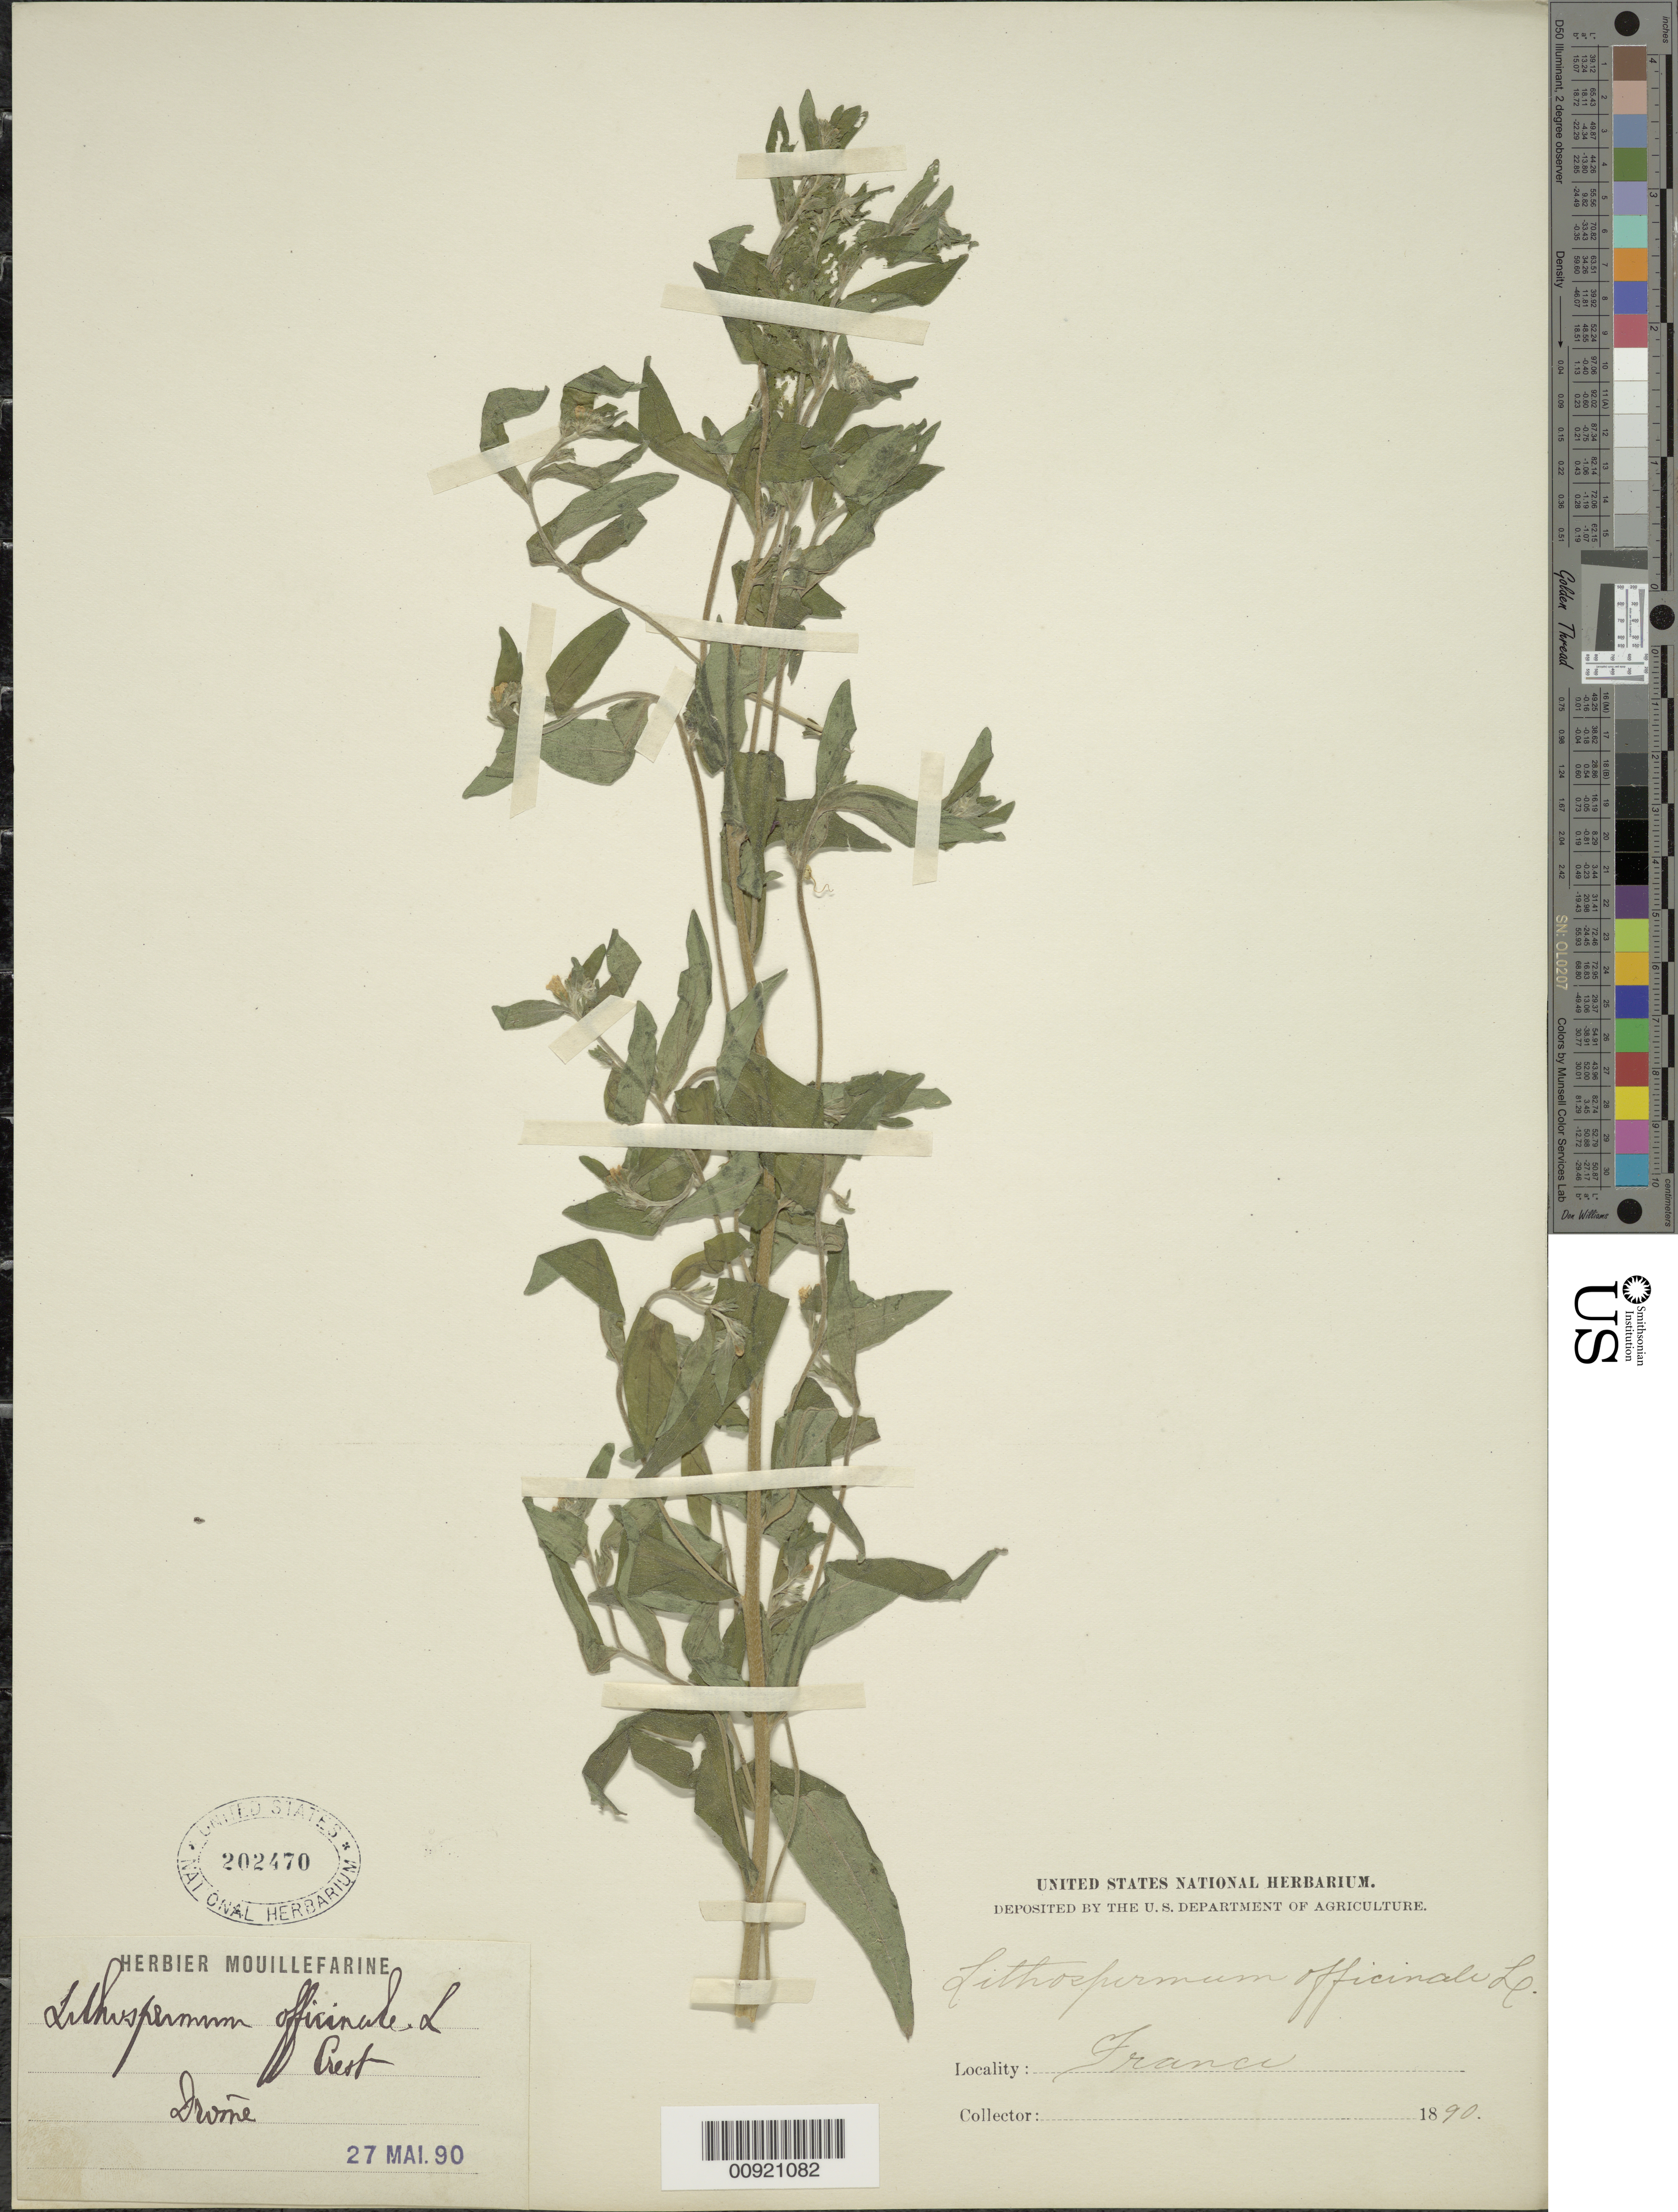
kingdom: Plantae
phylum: Tracheophyta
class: Magnoliopsida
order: Boraginales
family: Boraginaceae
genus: Lithospermum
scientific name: Lithospermum officinale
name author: L.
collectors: A. Mouillefarine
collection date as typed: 27 May 1890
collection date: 1890-05-27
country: France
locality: Dôme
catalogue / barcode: US 202470